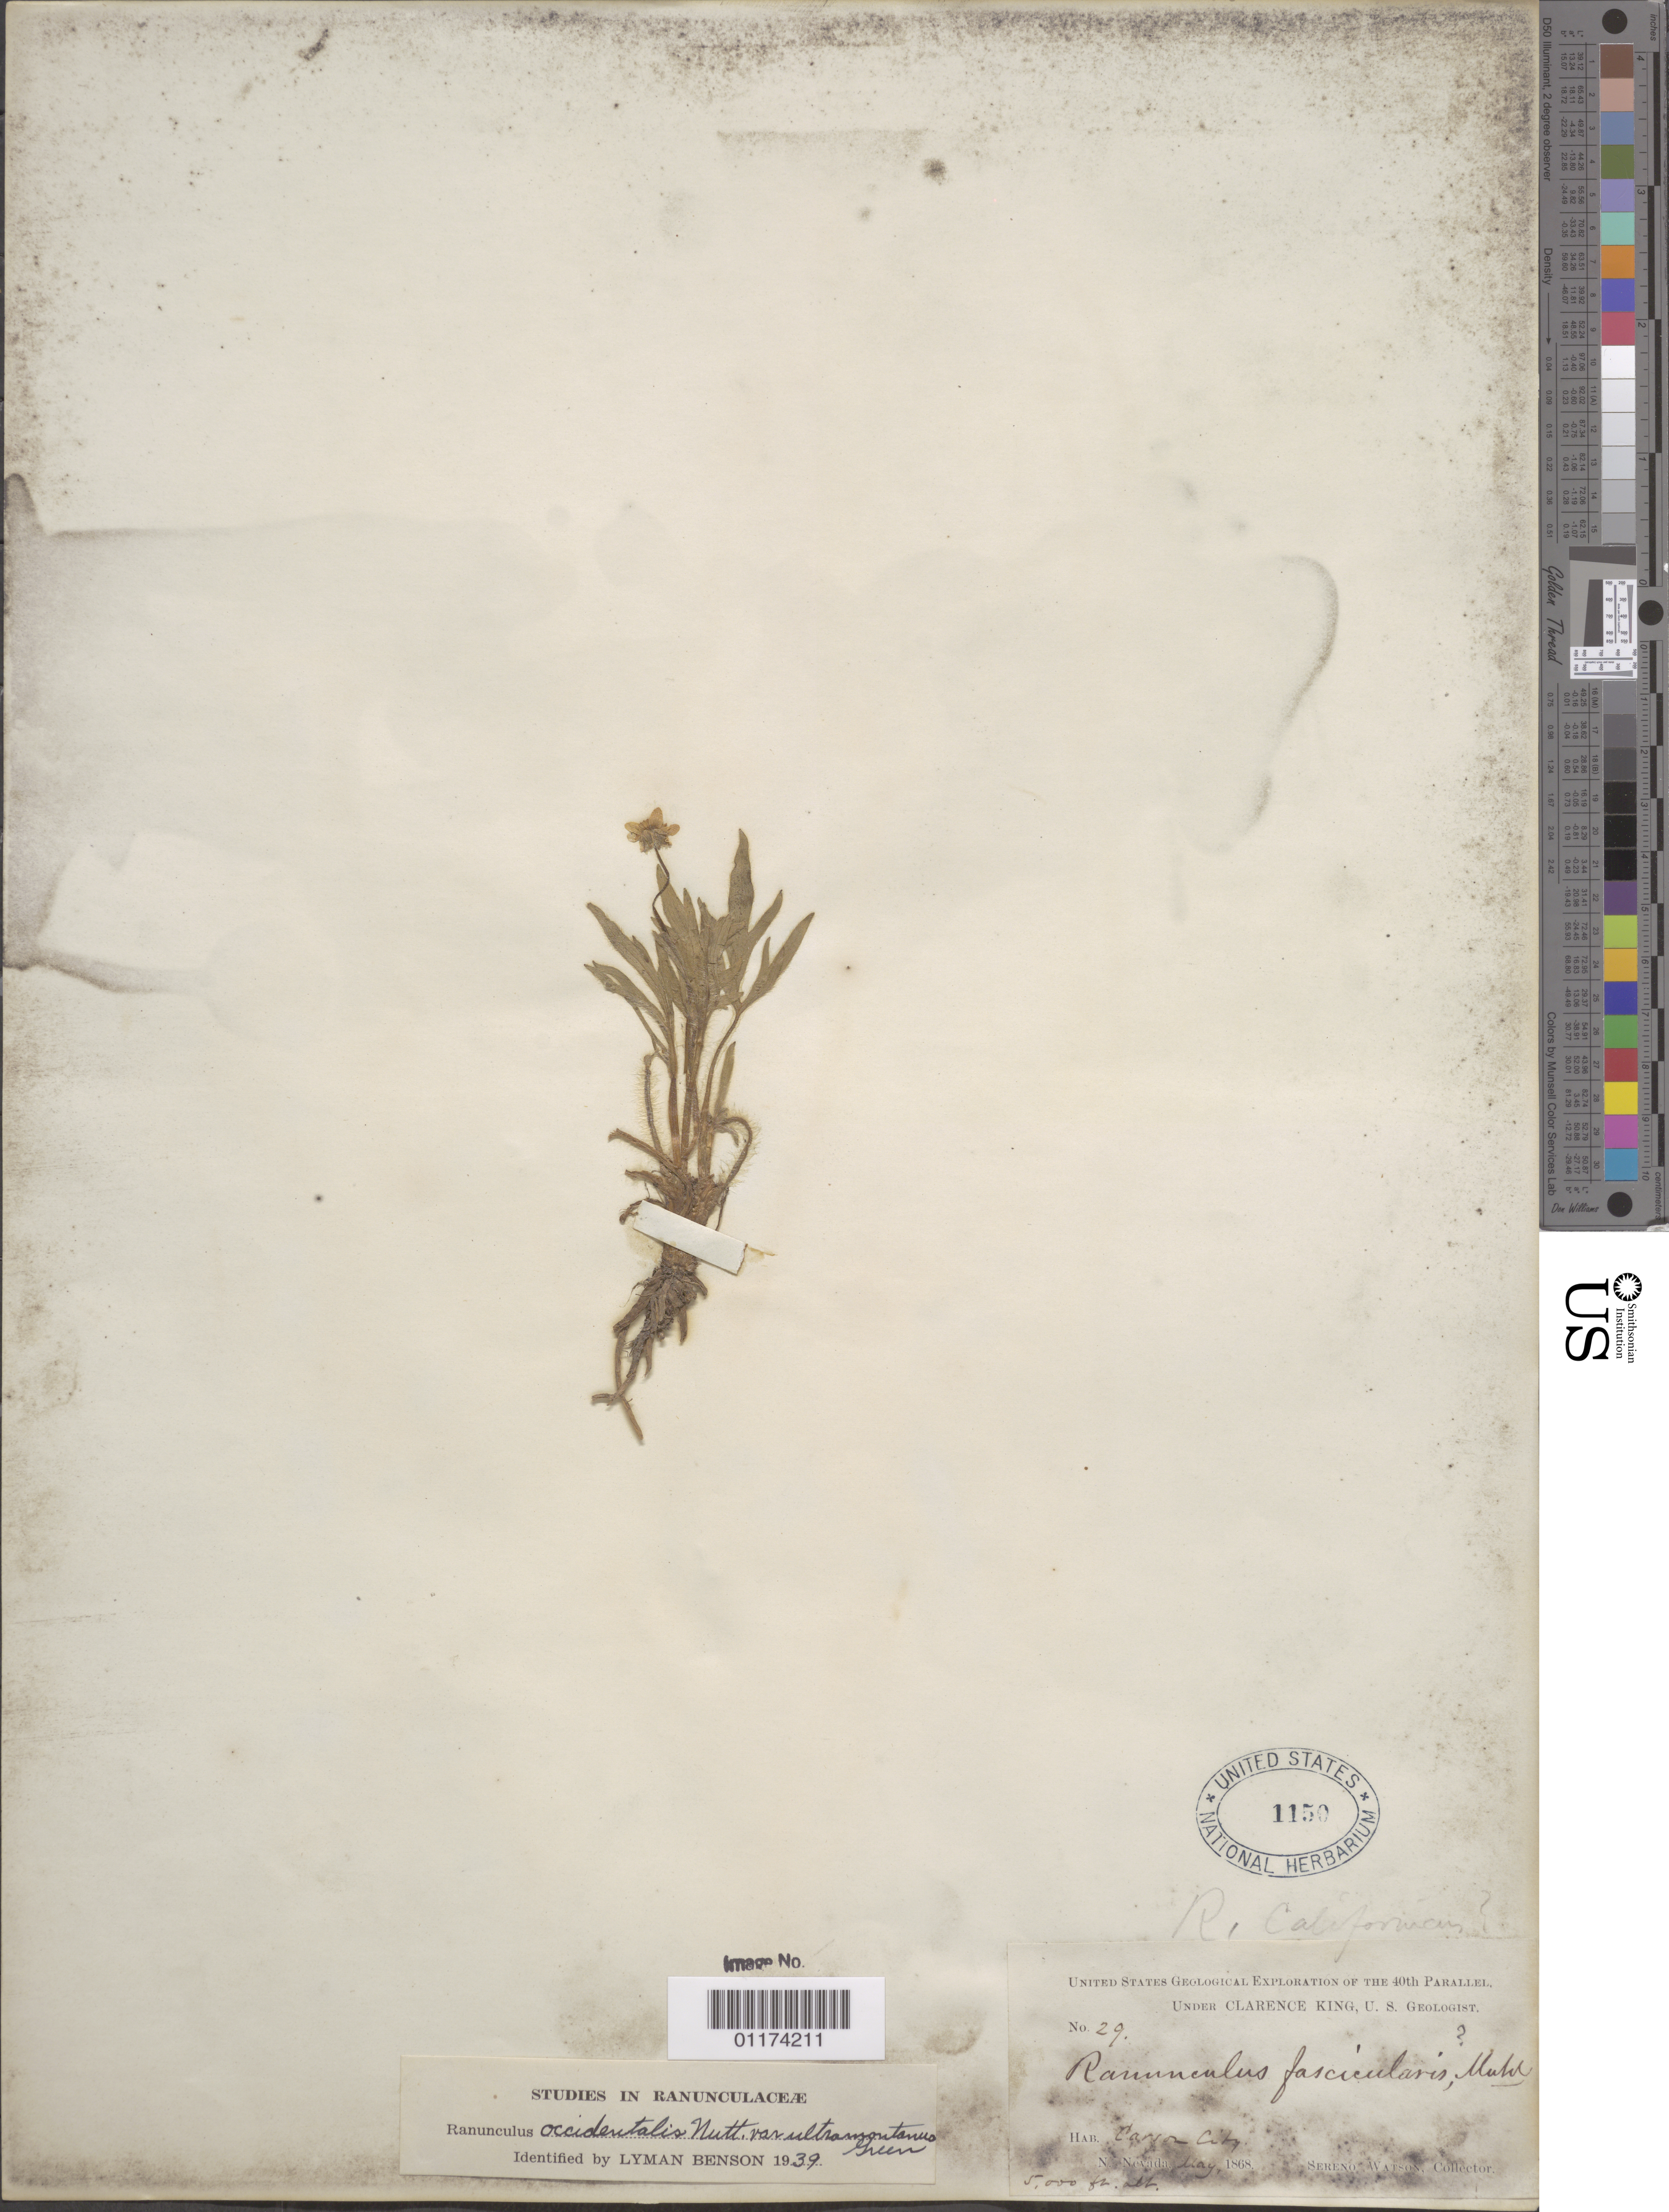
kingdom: Plantae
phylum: Tracheophyta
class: Magnoliopsida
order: Ranunculales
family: Ranunculaceae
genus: Ranunculus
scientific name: Ranunculus occidentalis var. ultramontanus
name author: Nutt.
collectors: S. Watson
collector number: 29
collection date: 1868-05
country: United States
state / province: Nevada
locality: Carson City.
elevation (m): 1524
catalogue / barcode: US 1150